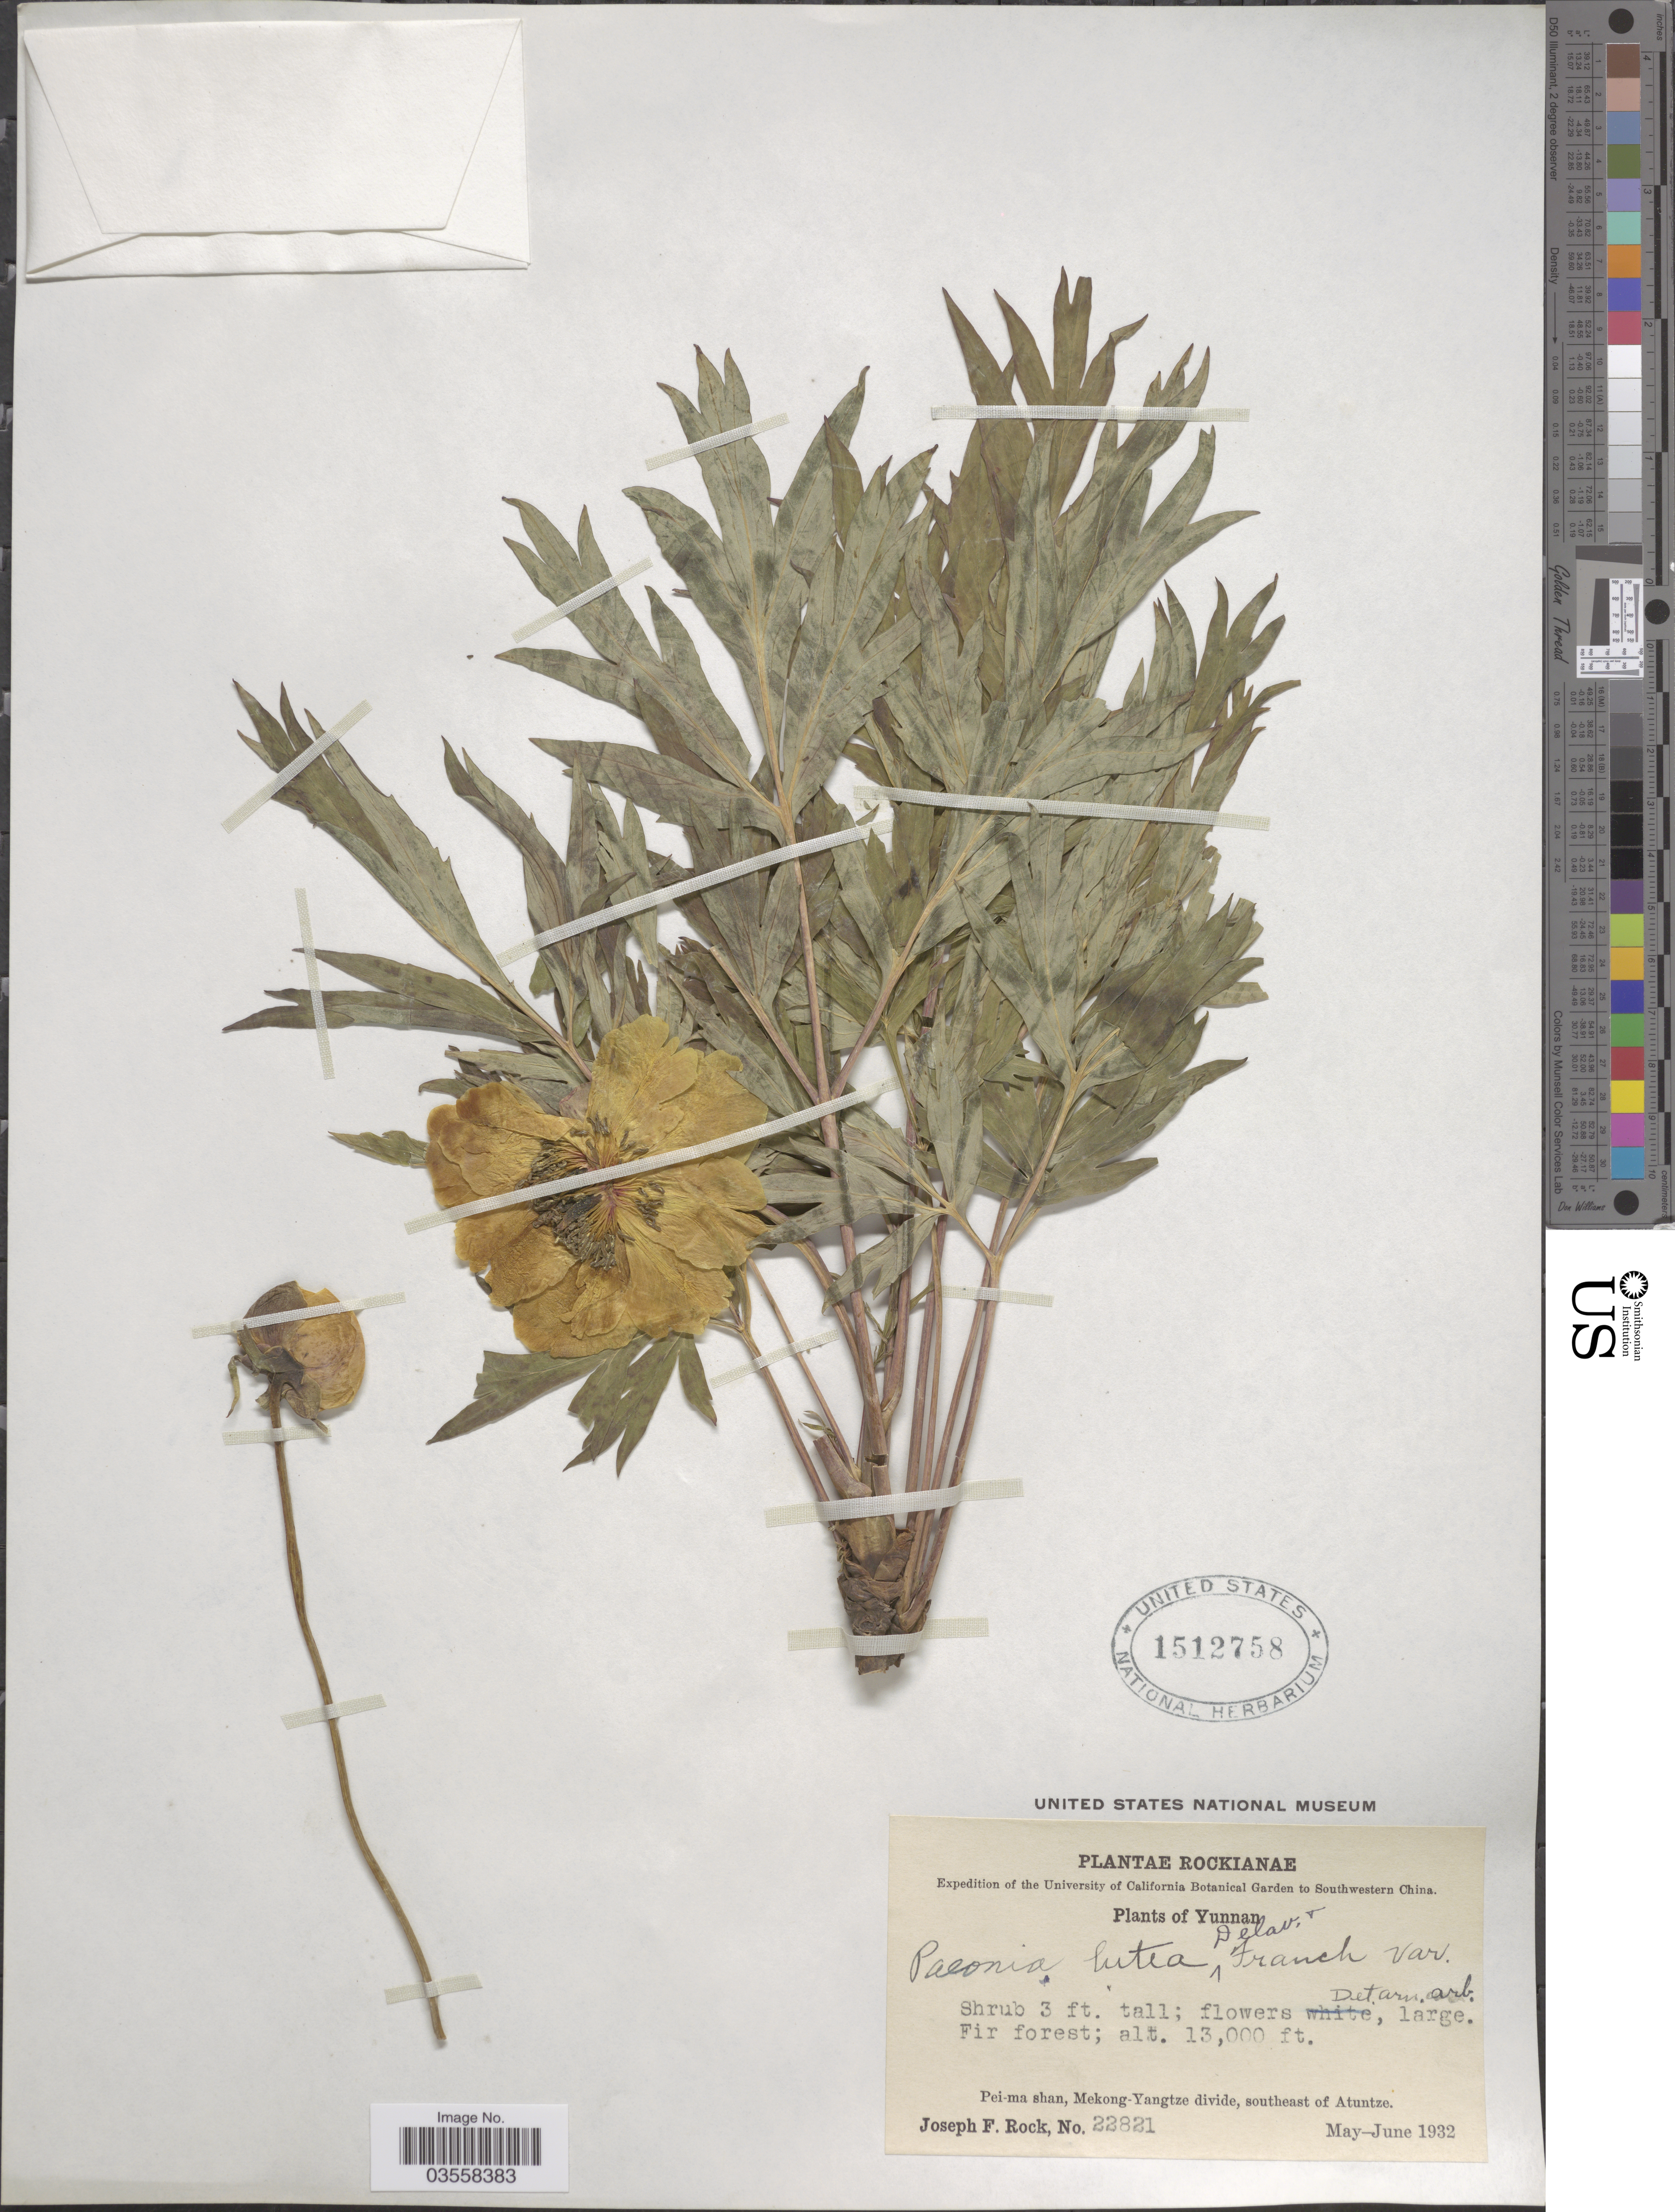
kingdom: Plantae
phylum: Tracheophyta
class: Magnoliopsida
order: Saxifragales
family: Paeoniaceae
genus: Paeonia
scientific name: Paeonia delavayi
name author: Franch.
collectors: J. F. Rock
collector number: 22821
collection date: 1932-05/1932-06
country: China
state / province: Yunnan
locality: Southwestern China. Pei-ma shan, Mekong-Yangtze divide, southeast of Atuntze.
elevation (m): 3962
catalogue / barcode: US 1512758